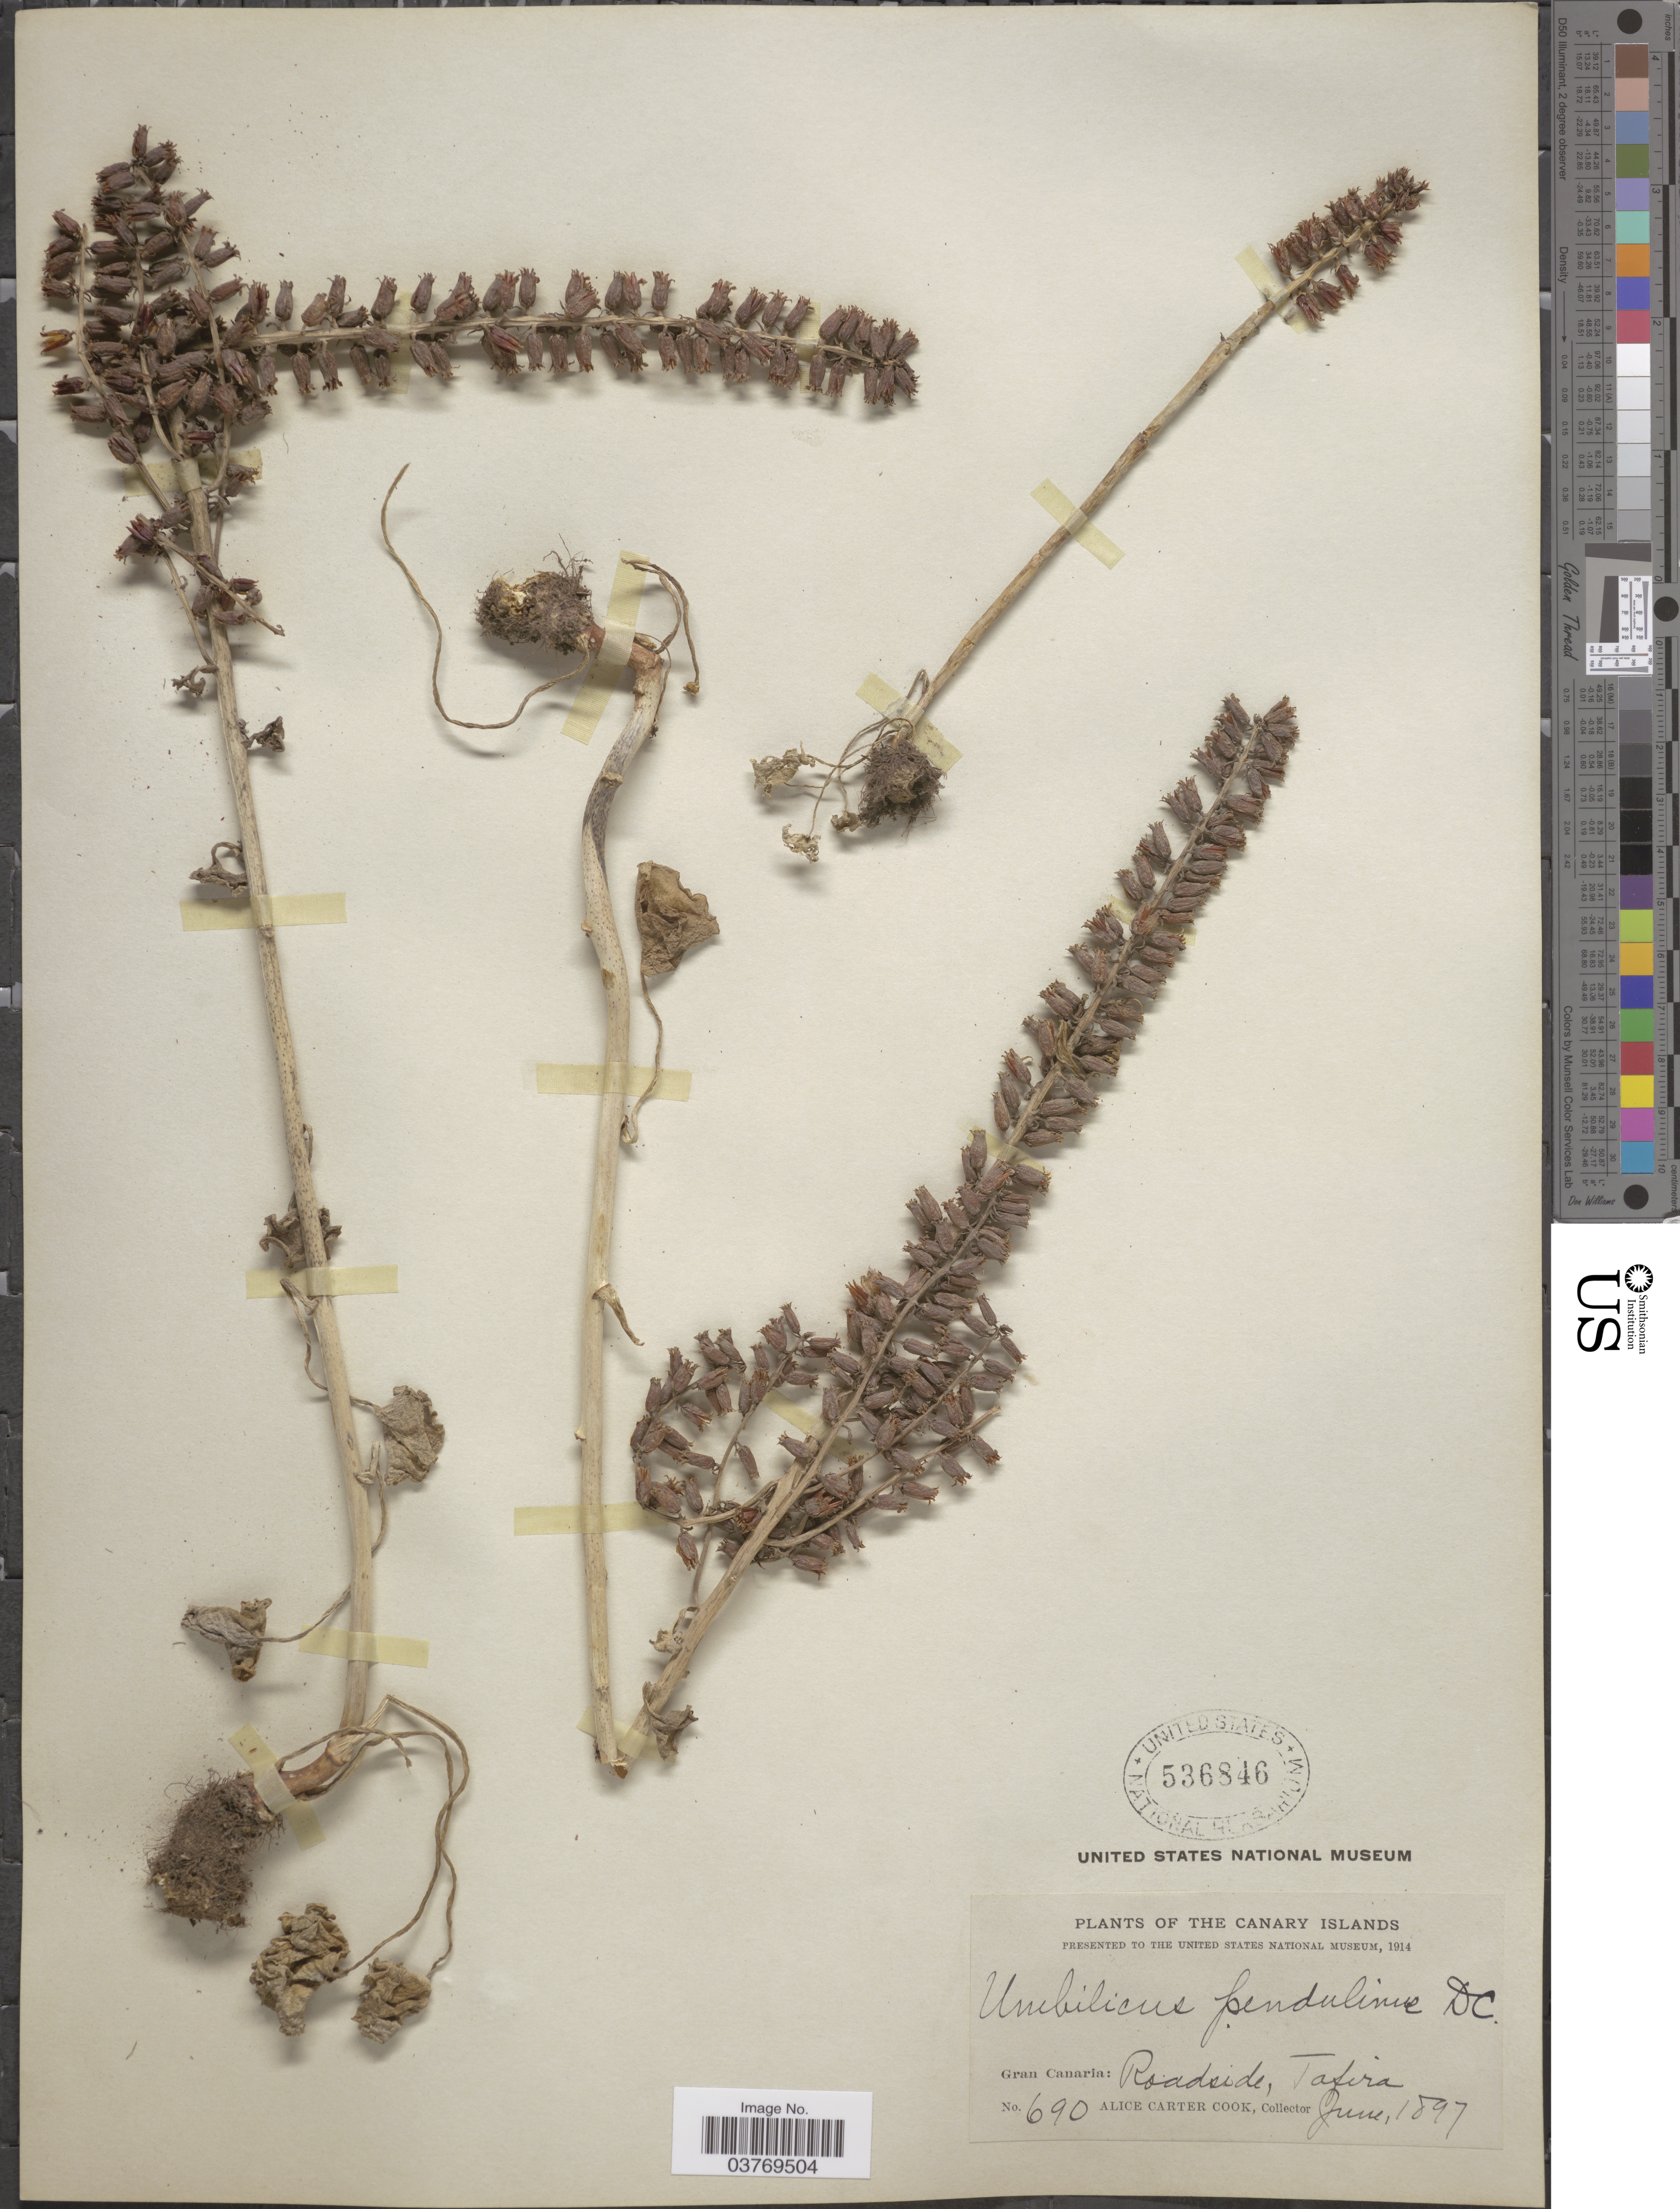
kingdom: Plantae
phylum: Tracheophyta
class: Magnoliopsida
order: Saxifragales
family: Crassulaceae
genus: Cotyledon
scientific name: Cotyledon pendulina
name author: Batt.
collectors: Alice C. Cook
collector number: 690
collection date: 1897-06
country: Spain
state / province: Canarias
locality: The Canary Islands. Gran Canaria: Roadside, Tafira.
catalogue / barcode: US 536846